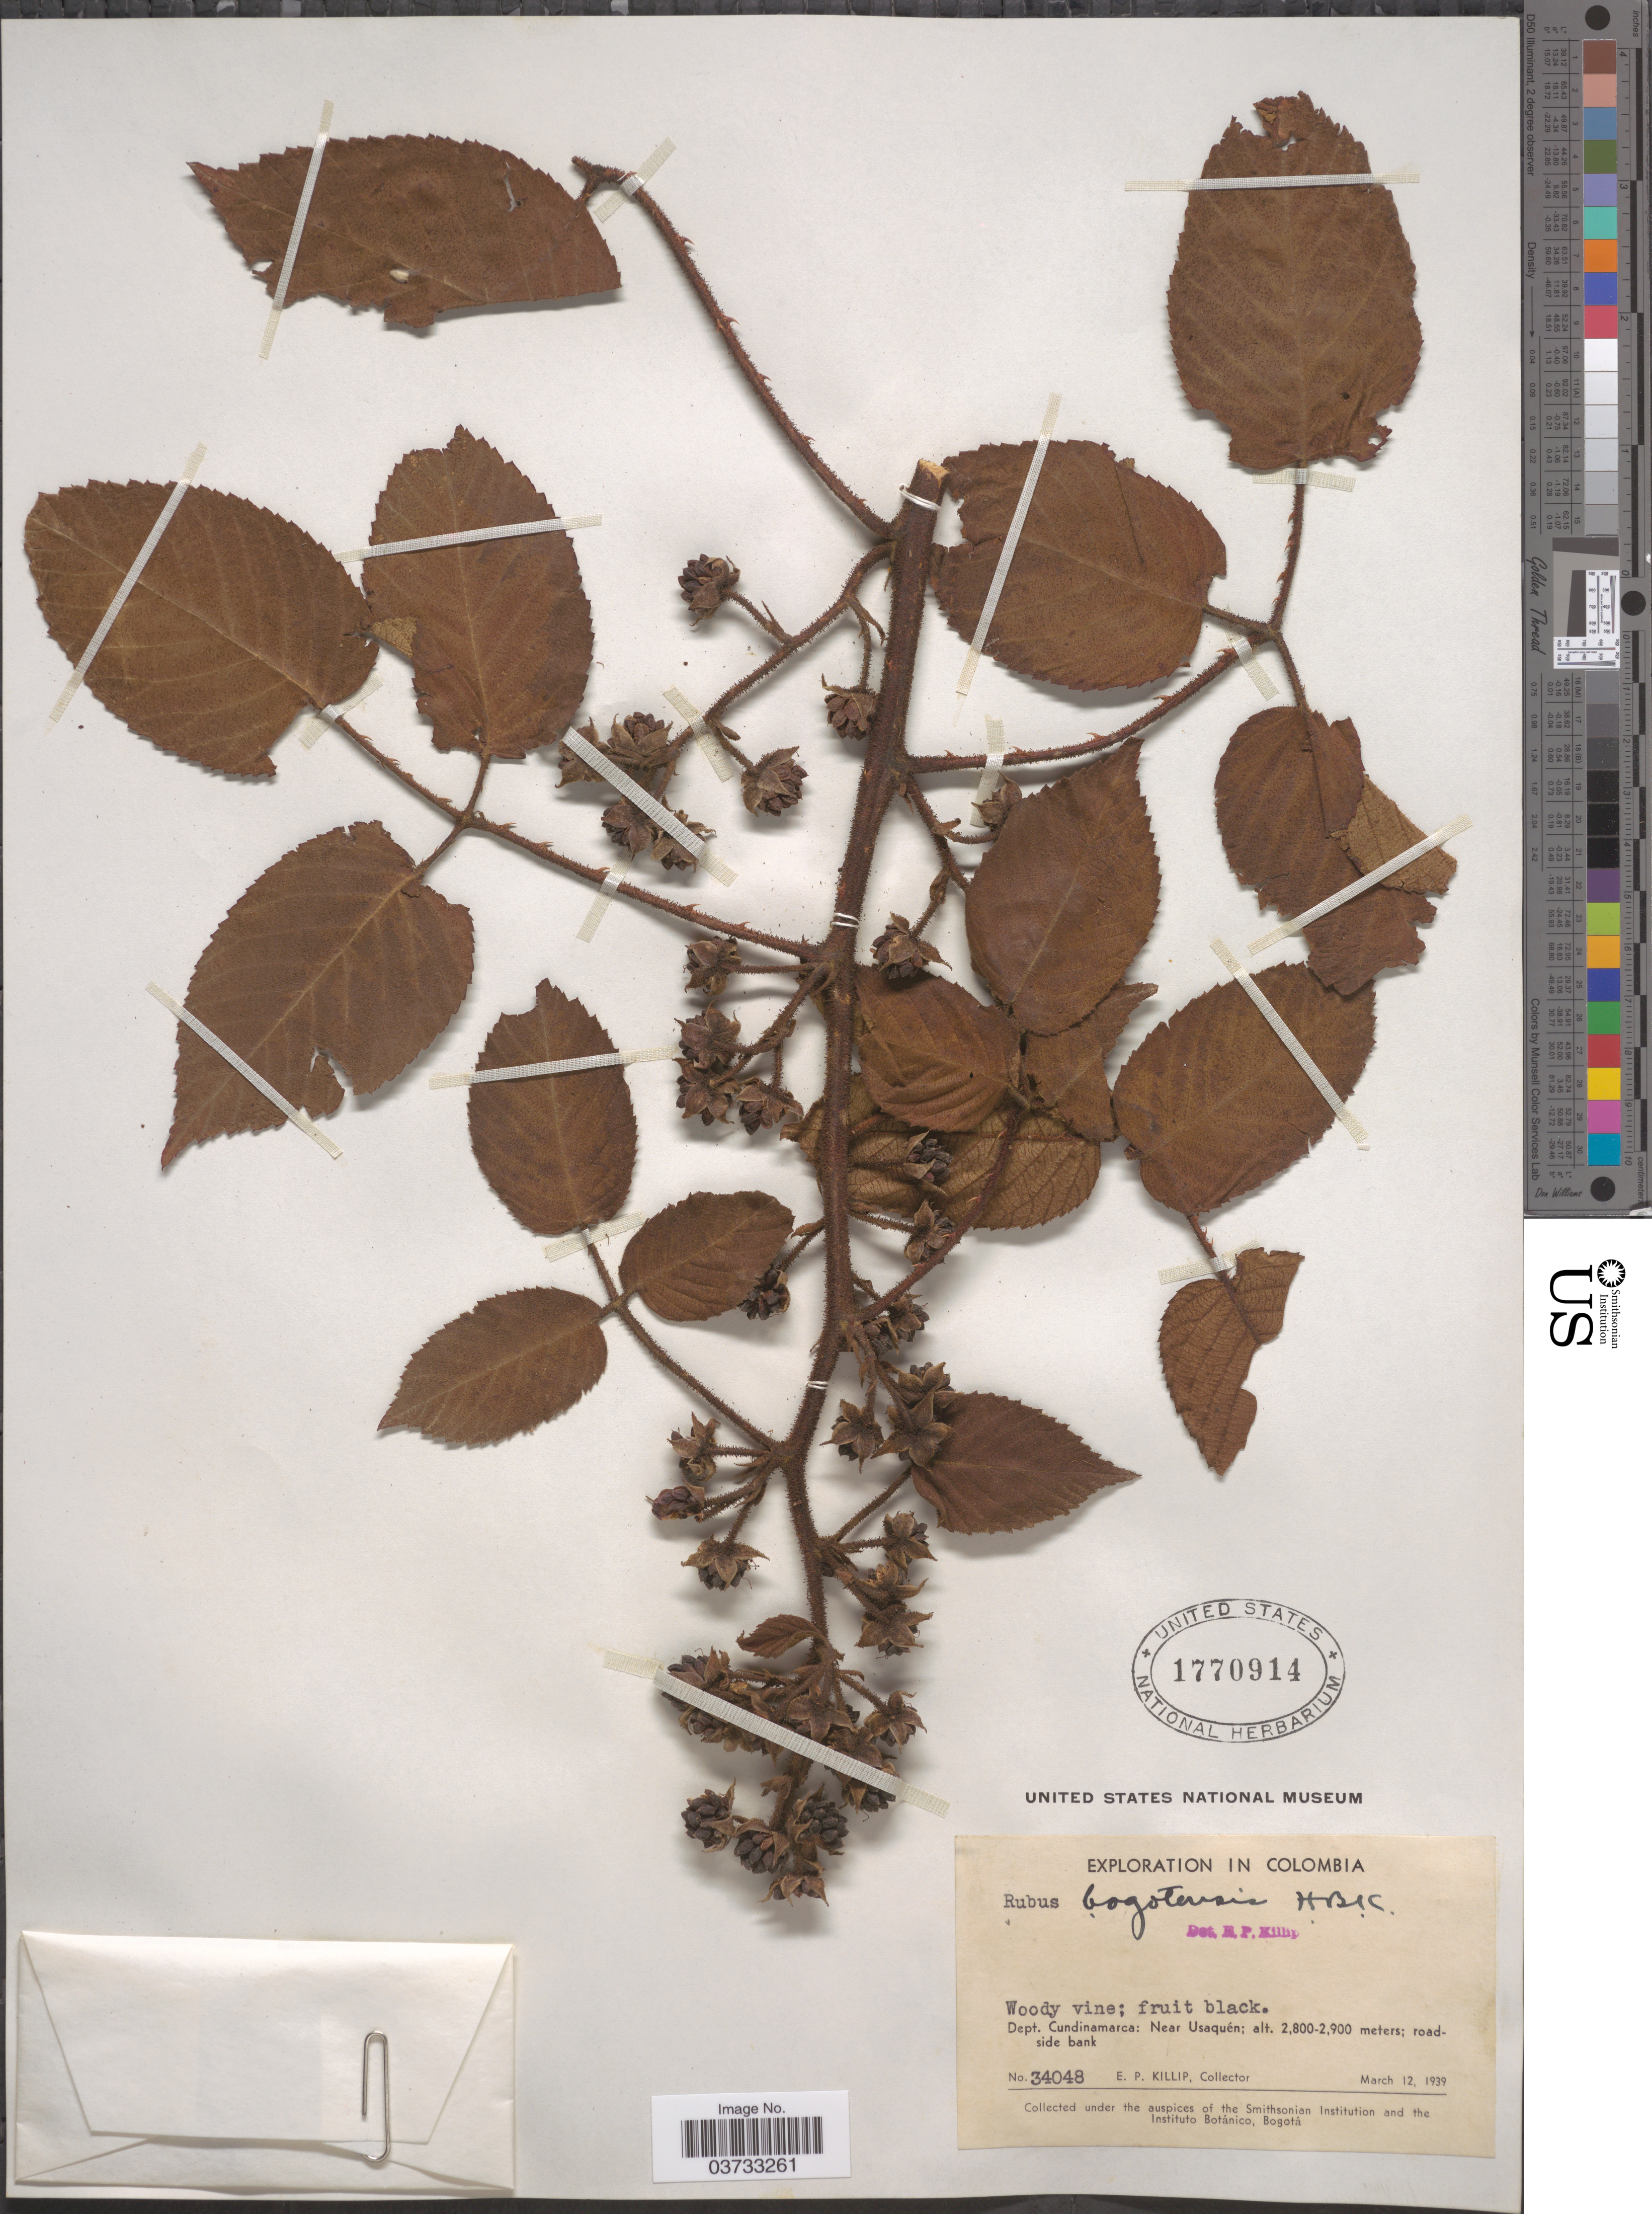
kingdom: Plantae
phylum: Tracheophyta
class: Magnoliopsida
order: Rosales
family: Rosaceae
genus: Rubus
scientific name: Rubus bogotensis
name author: Kunth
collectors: E. P. Killip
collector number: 34048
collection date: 1939-03-12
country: Colombia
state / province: Cundinamarca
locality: Dept. Cundinamarca: Near Usaquén.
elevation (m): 2800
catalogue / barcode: US 1770914